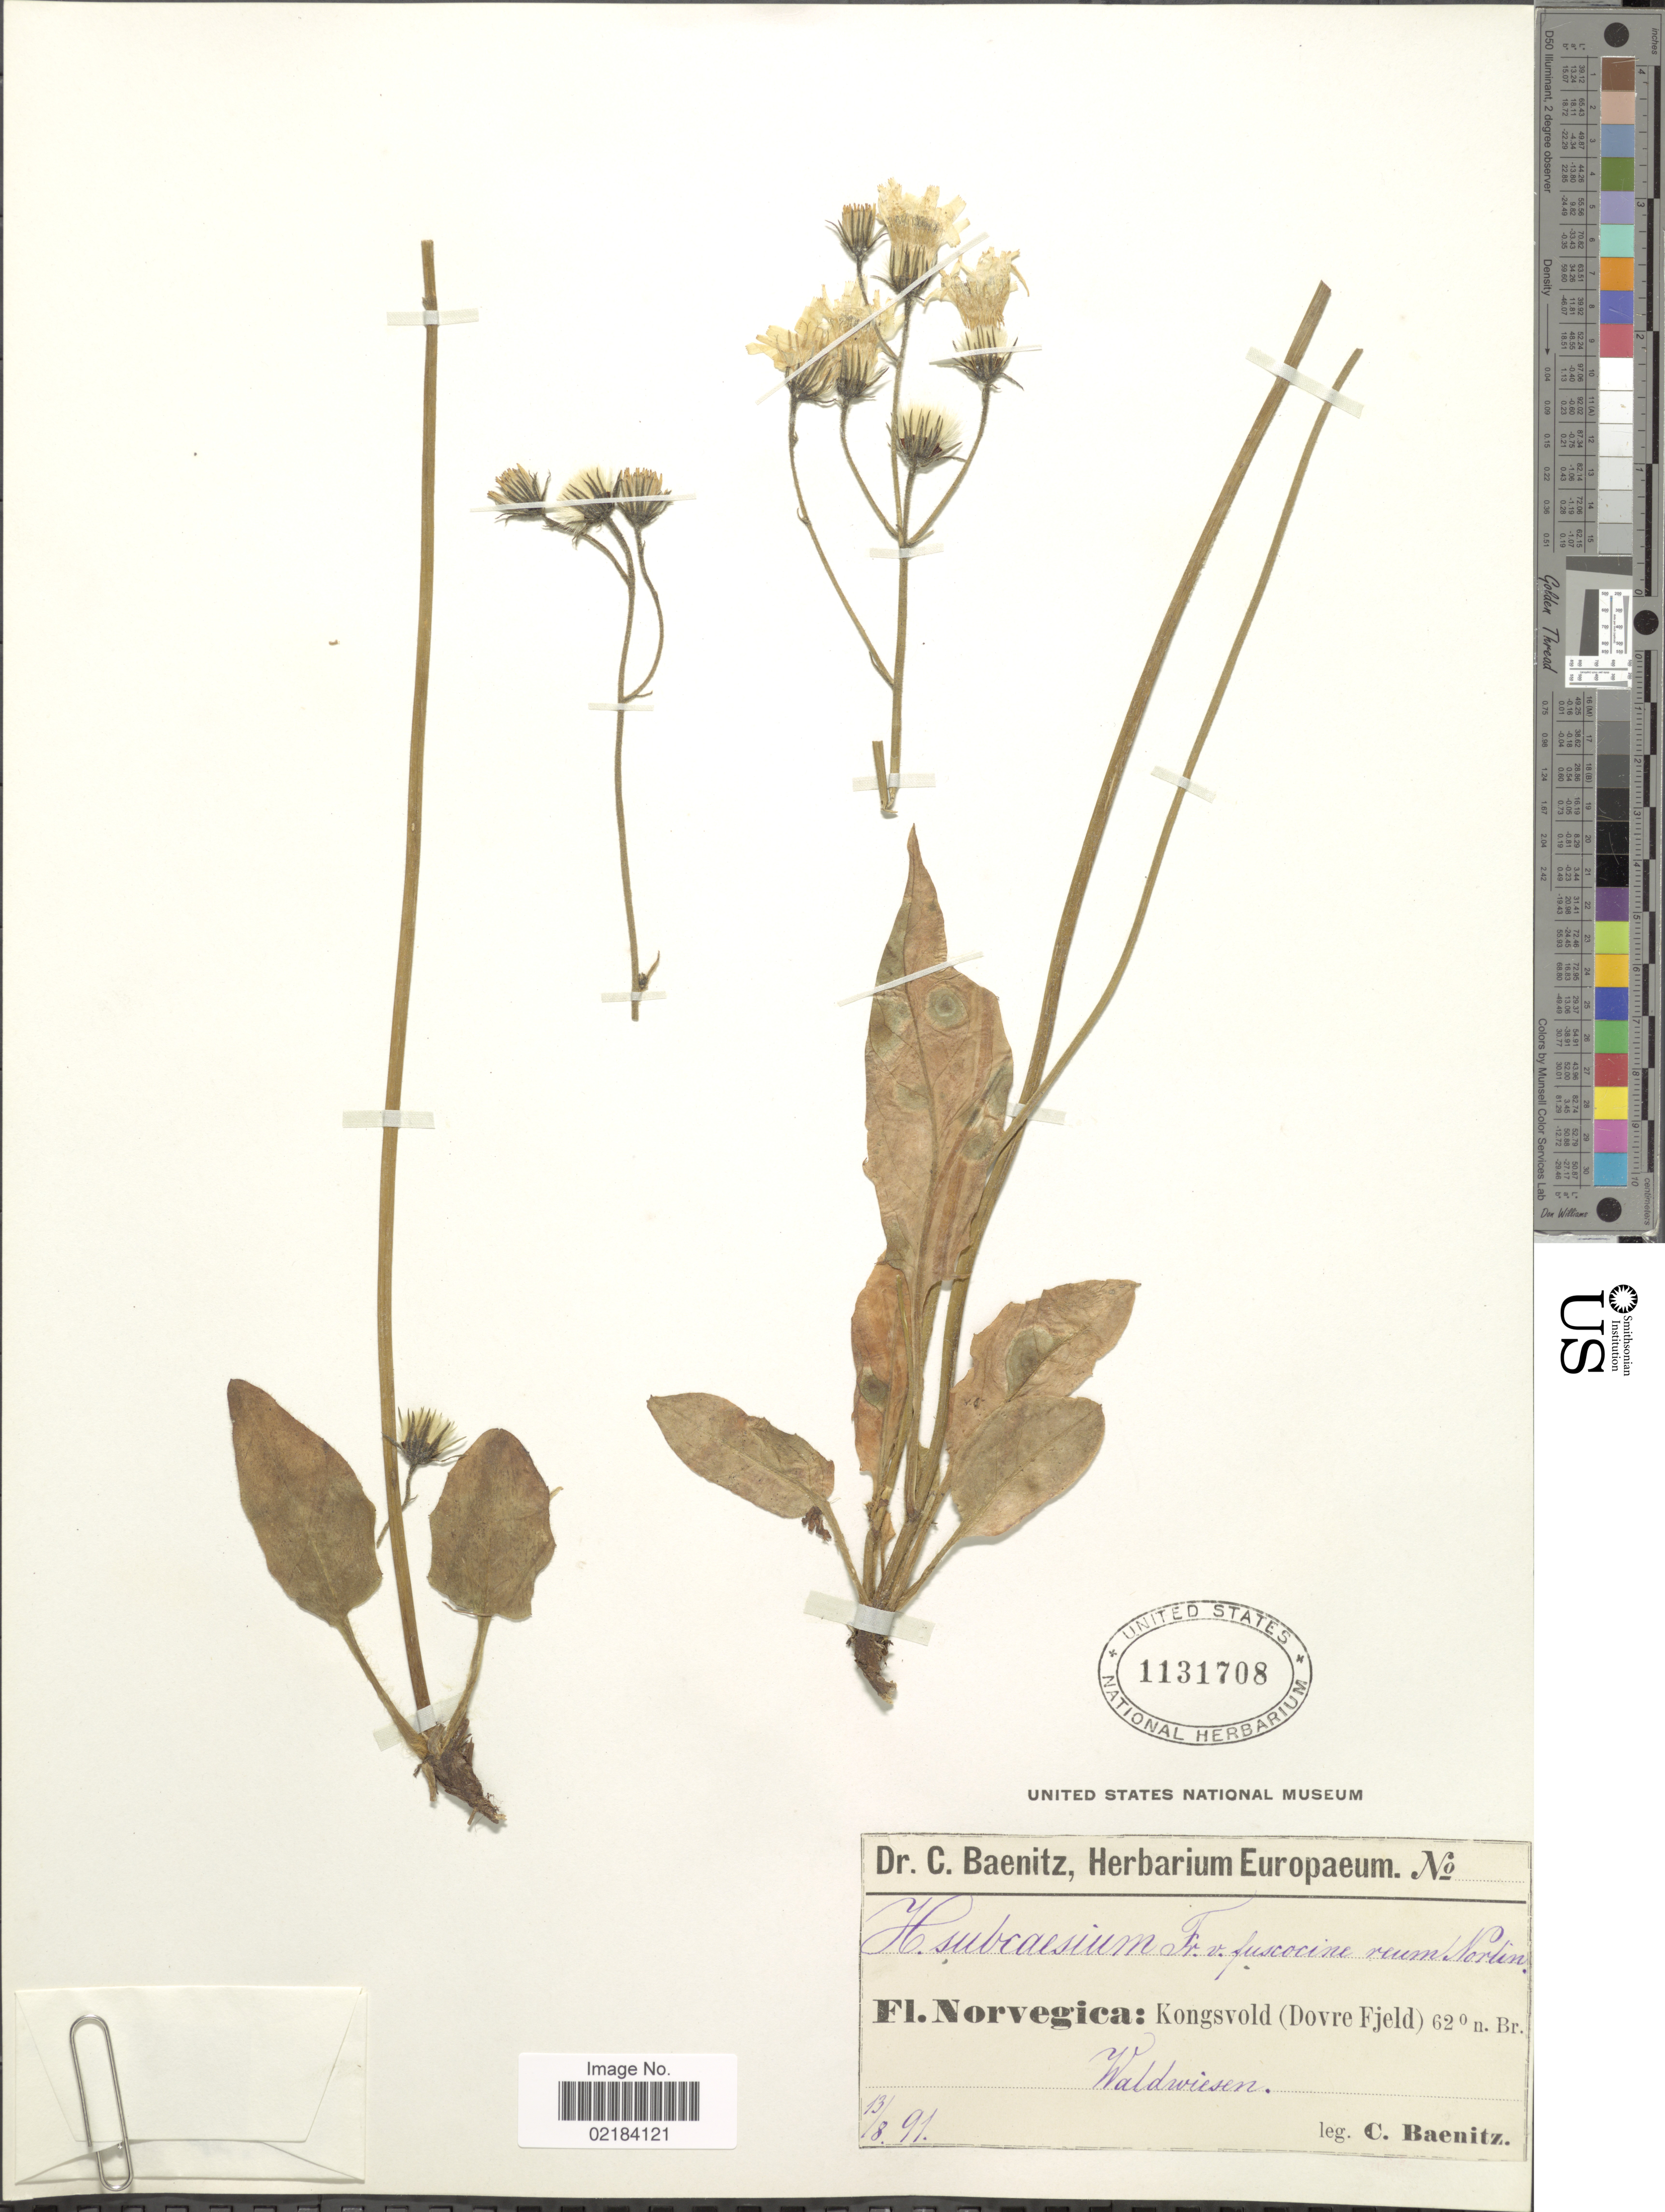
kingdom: Plantae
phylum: Tracheophyta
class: Magnoliopsida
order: Asterales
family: Asteraceae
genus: Hieracium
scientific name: Hieracium subcaesium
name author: (Fr.) Lindeb.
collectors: C. G. Baenitz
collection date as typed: Transcribed d/m/y: 13/8/91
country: Norway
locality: Kongsvold (Dovre Fjeld) 62 ° n. Br. Waldwiesen.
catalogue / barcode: US 1131708